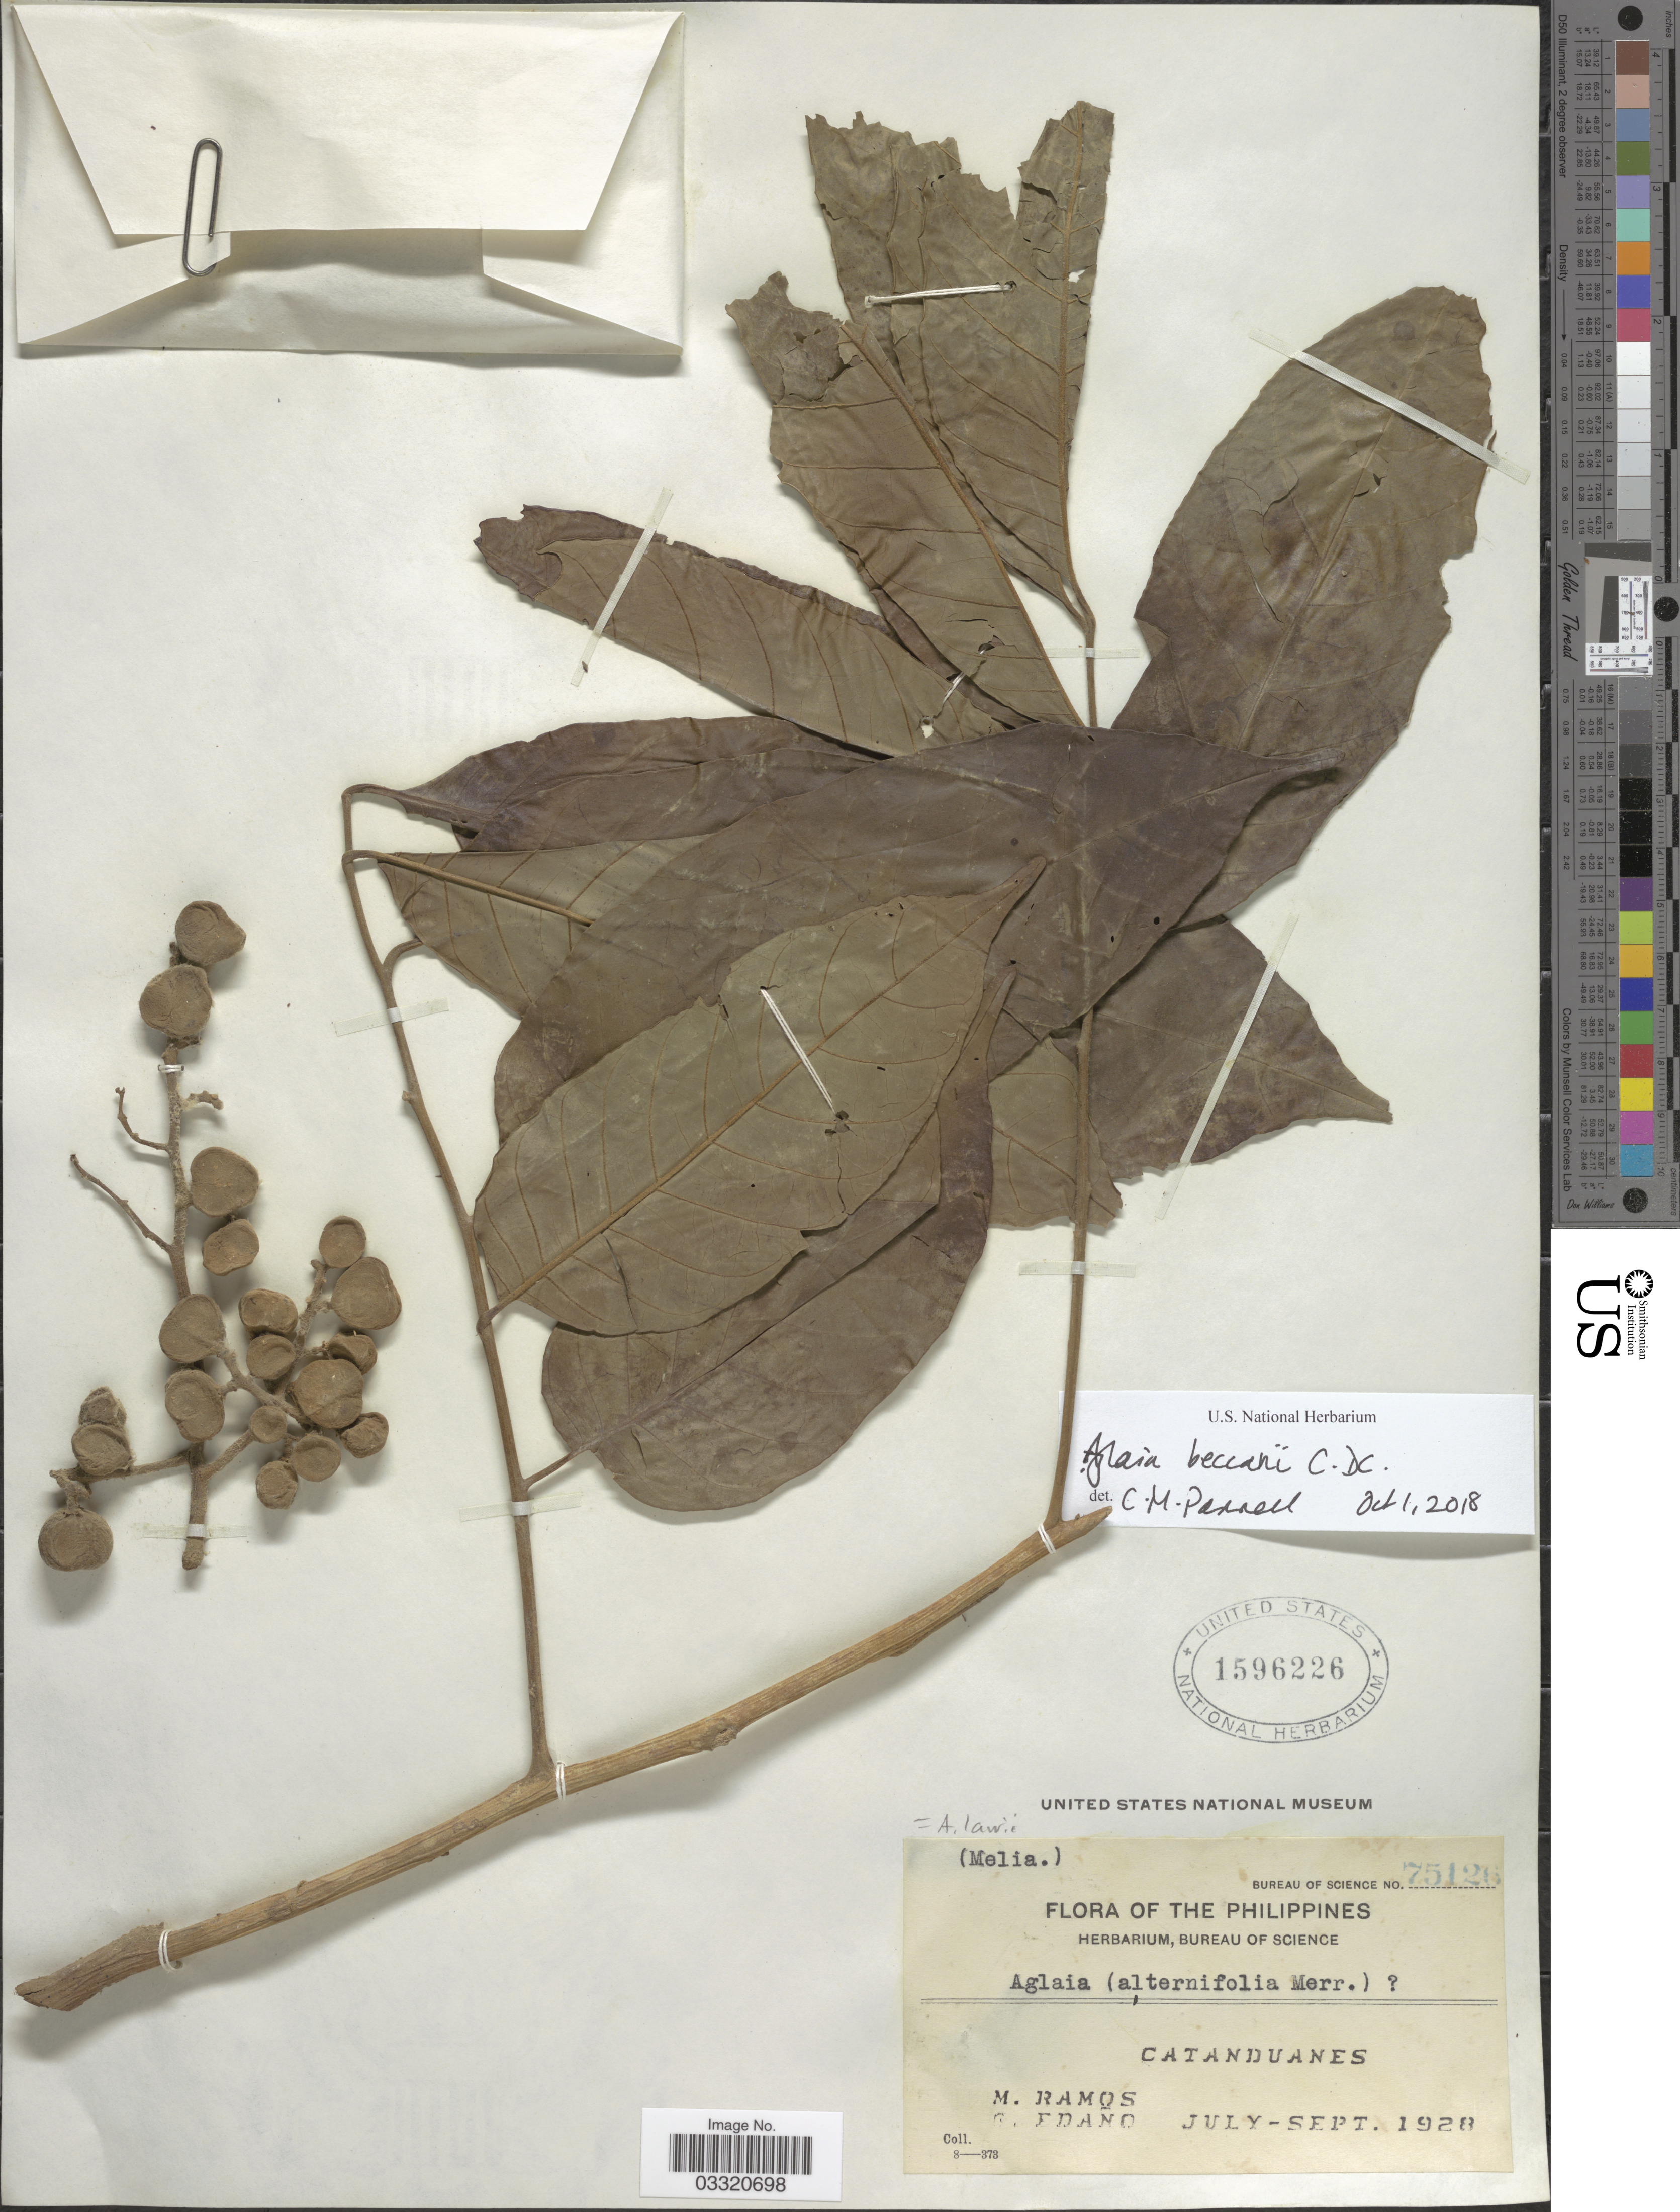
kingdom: Plantae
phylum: Tracheophyta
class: Magnoliopsida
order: Sapindales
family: Meliaceae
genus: Aglaia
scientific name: Aglaia beccarii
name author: C. DC.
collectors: M. Ramos & G. Edaño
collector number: Bureau of Science 75126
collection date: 1928-07/1928-09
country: Philippines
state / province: Bicol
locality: Catanduanes.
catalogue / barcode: US 1596226